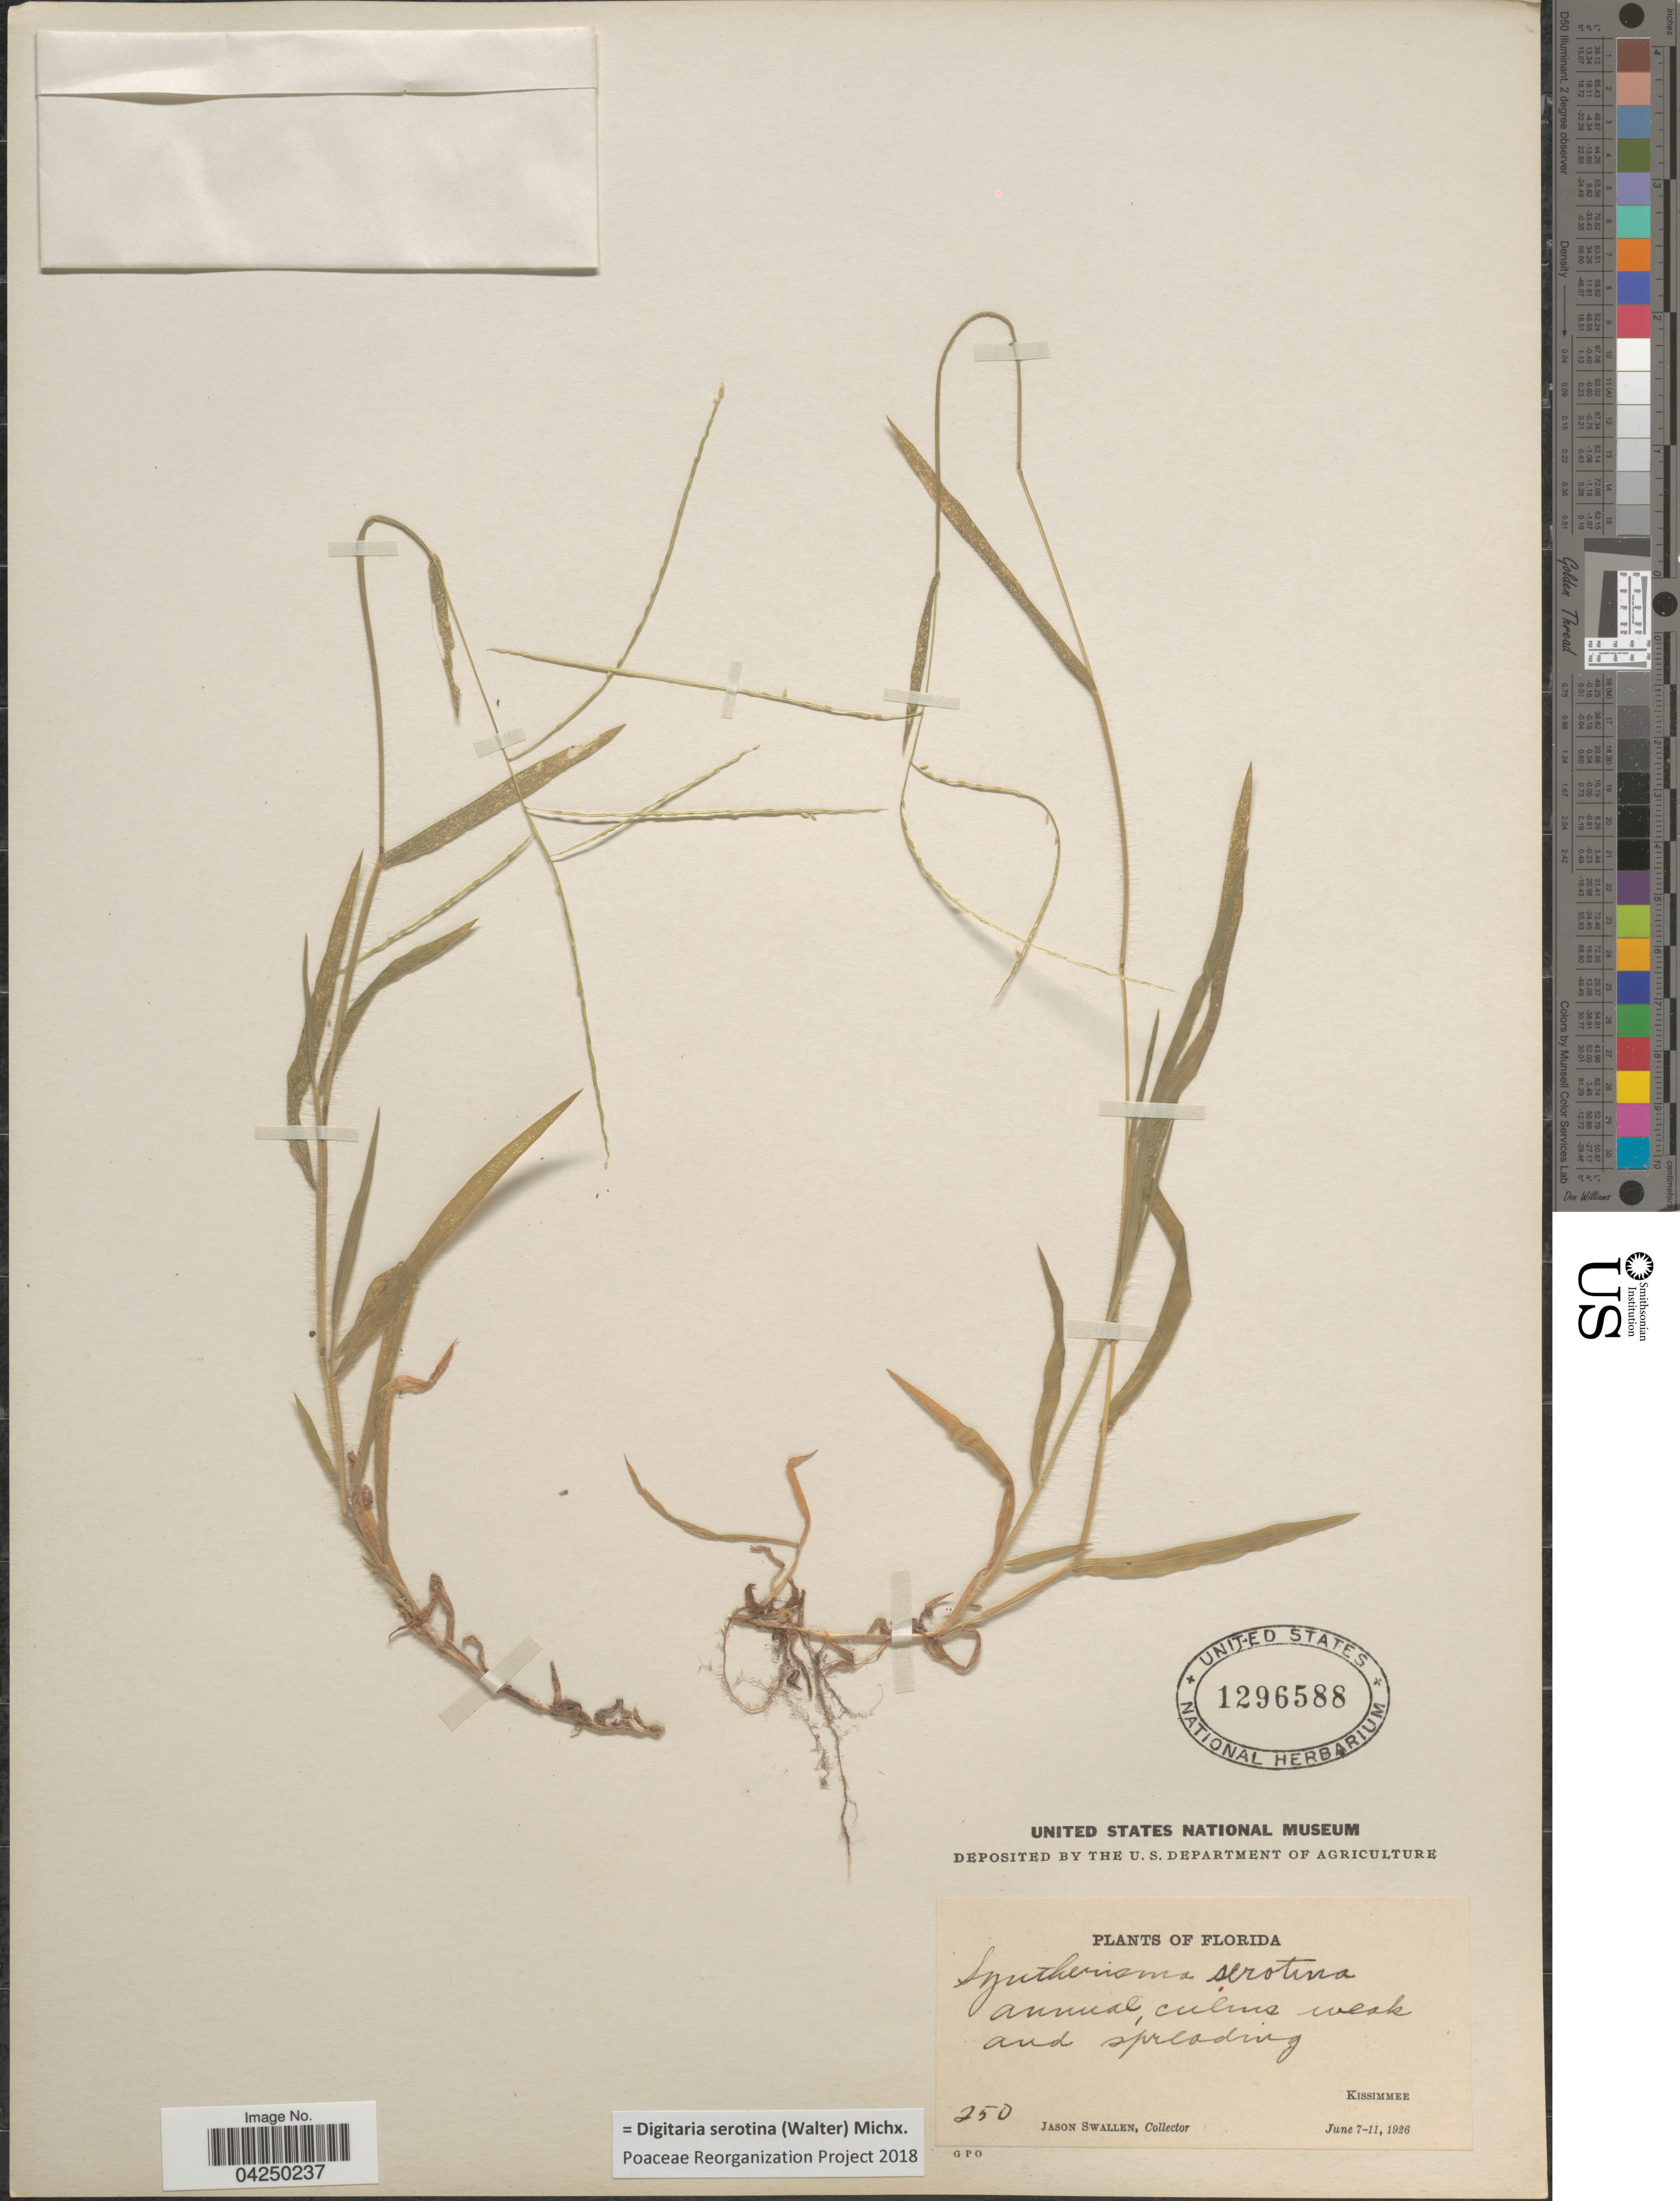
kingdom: Plantae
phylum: Tracheophyta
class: Liliopsida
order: Poales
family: Poaceae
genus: Digitaria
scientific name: Digitaria serotina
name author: (Walter) Michx.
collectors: J. R. Swallen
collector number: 250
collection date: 1926-06-07/1926-06-11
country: United States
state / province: Florida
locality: Annual, culms weak and spreading. Kissimmee.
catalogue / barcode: US 1296588